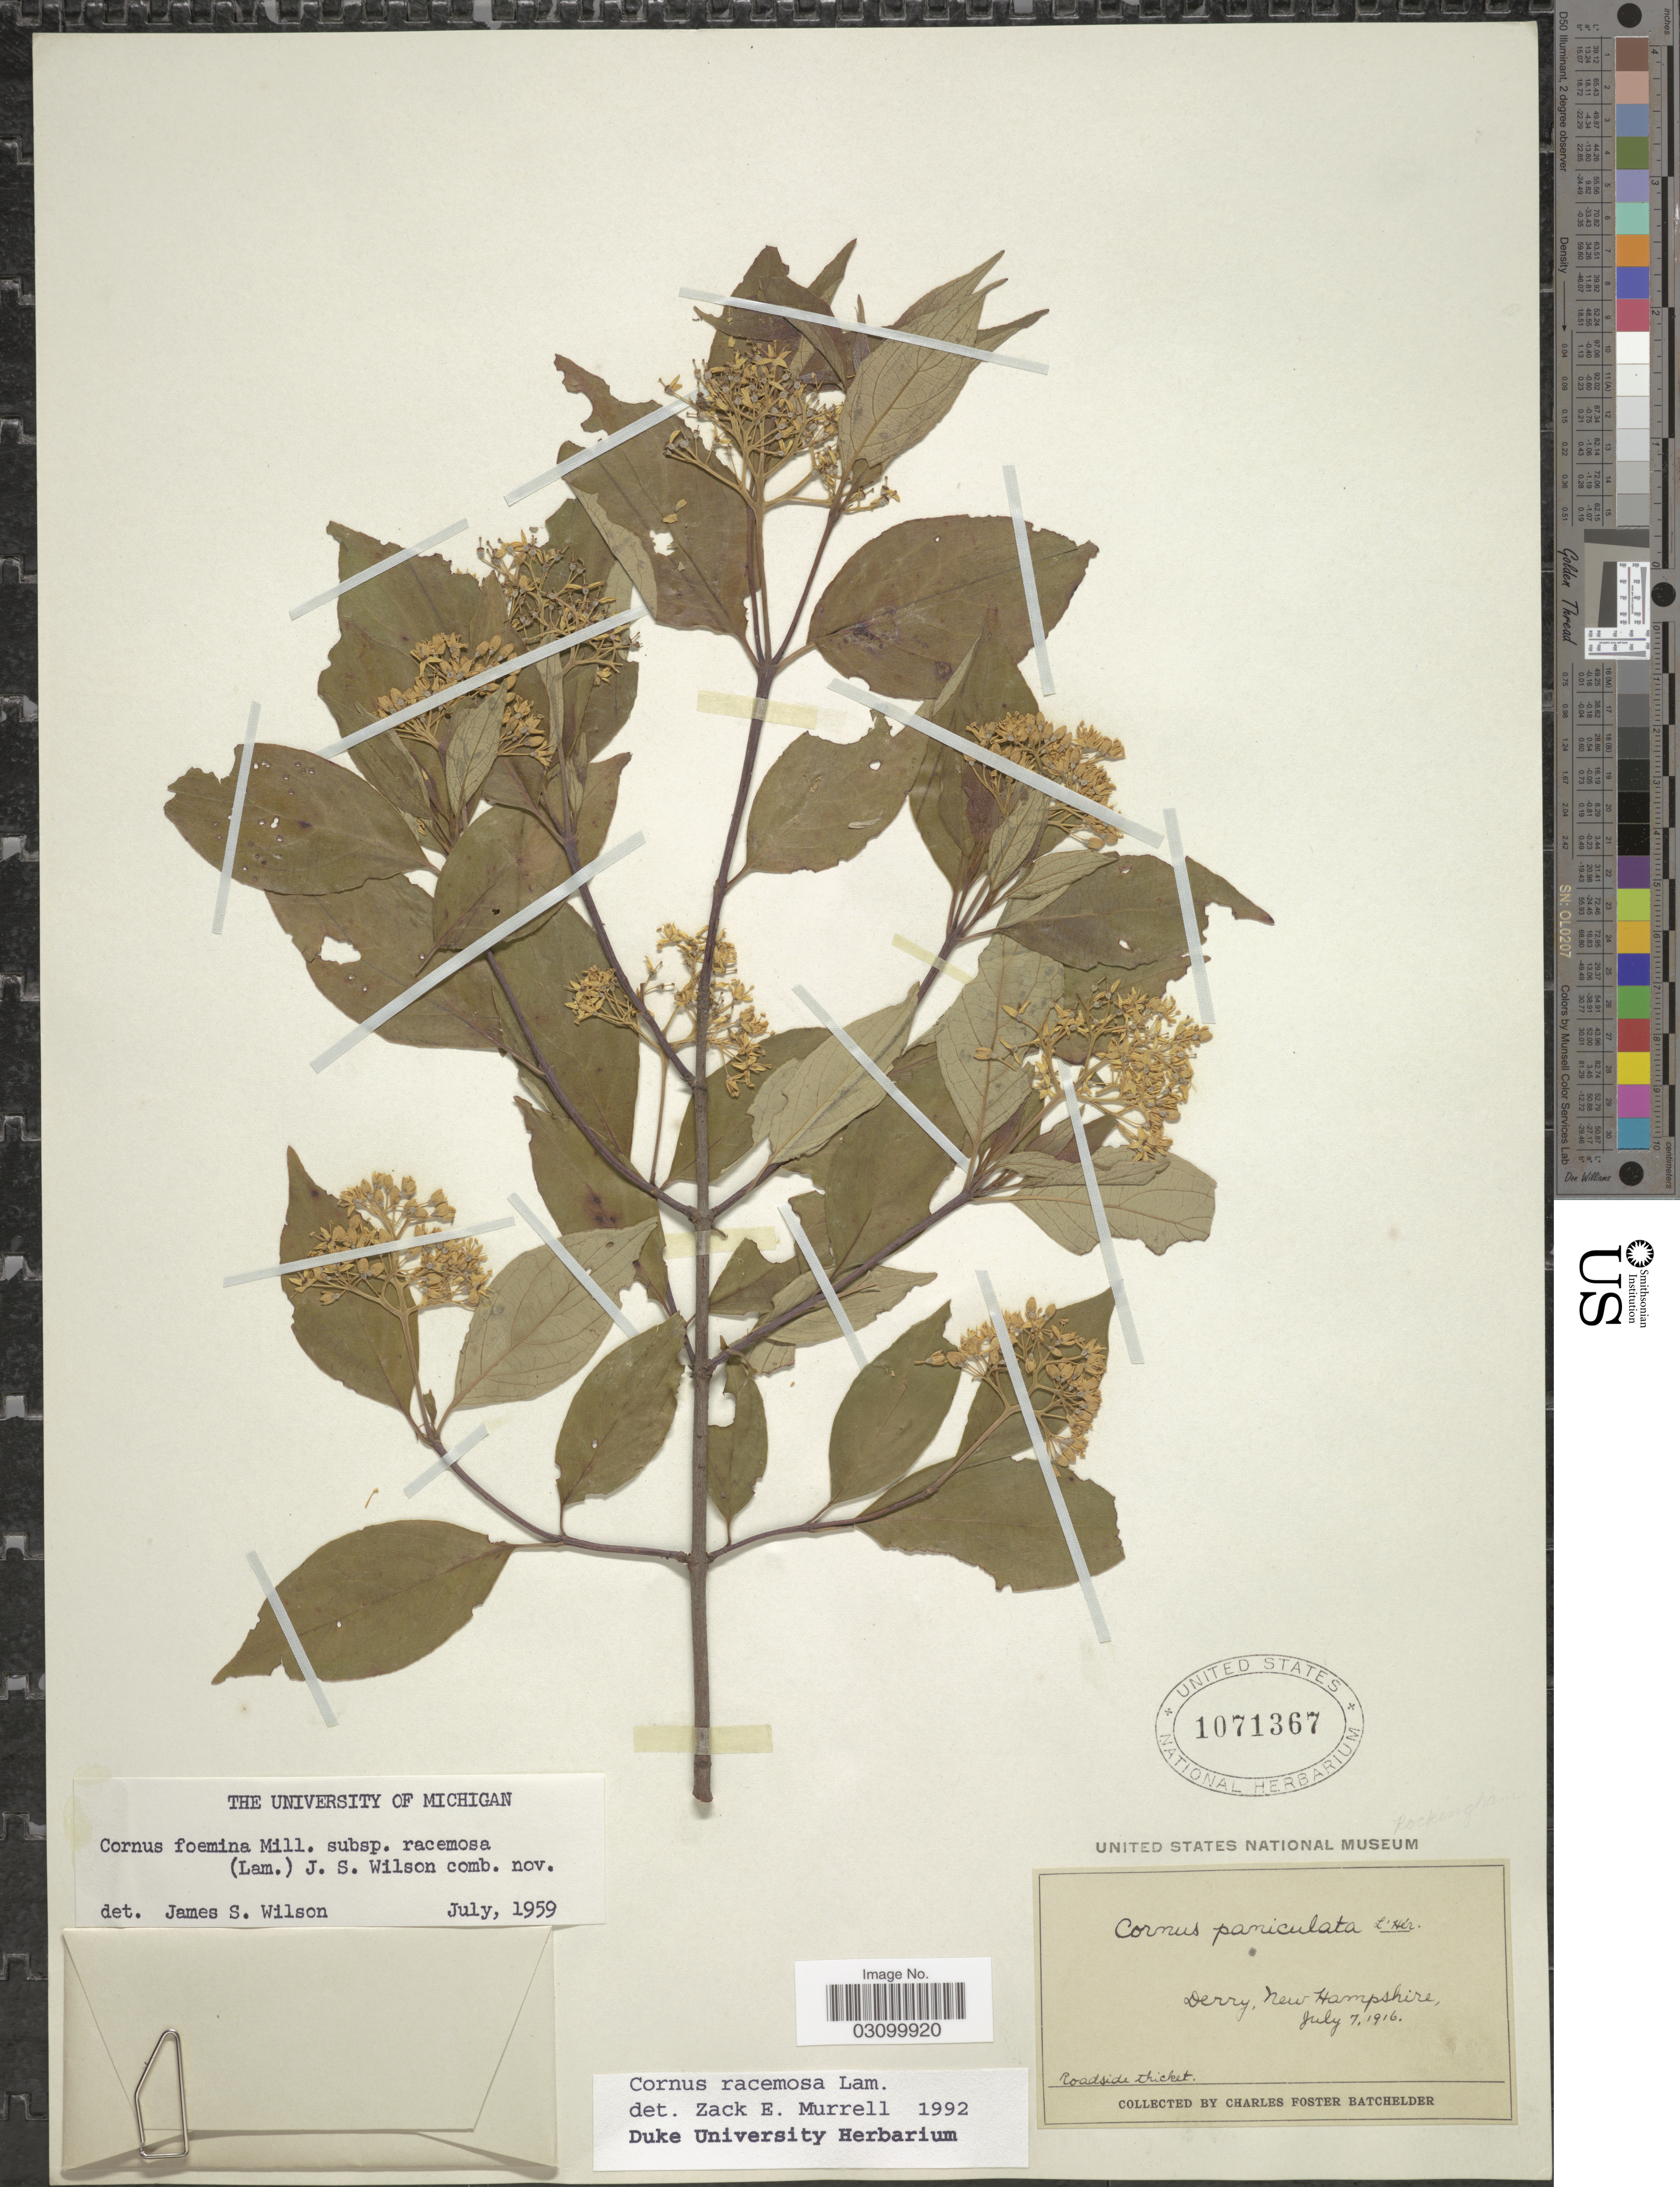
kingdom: Plantae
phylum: Tracheophyta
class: Magnoliopsida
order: Cornales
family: Cornaceae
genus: Cornus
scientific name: Cornus racemosa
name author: Lam.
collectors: C. Batchelder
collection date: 1916-07-07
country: United States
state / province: New Hampshire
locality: Derry. Roadside thicket.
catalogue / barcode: US 1071367